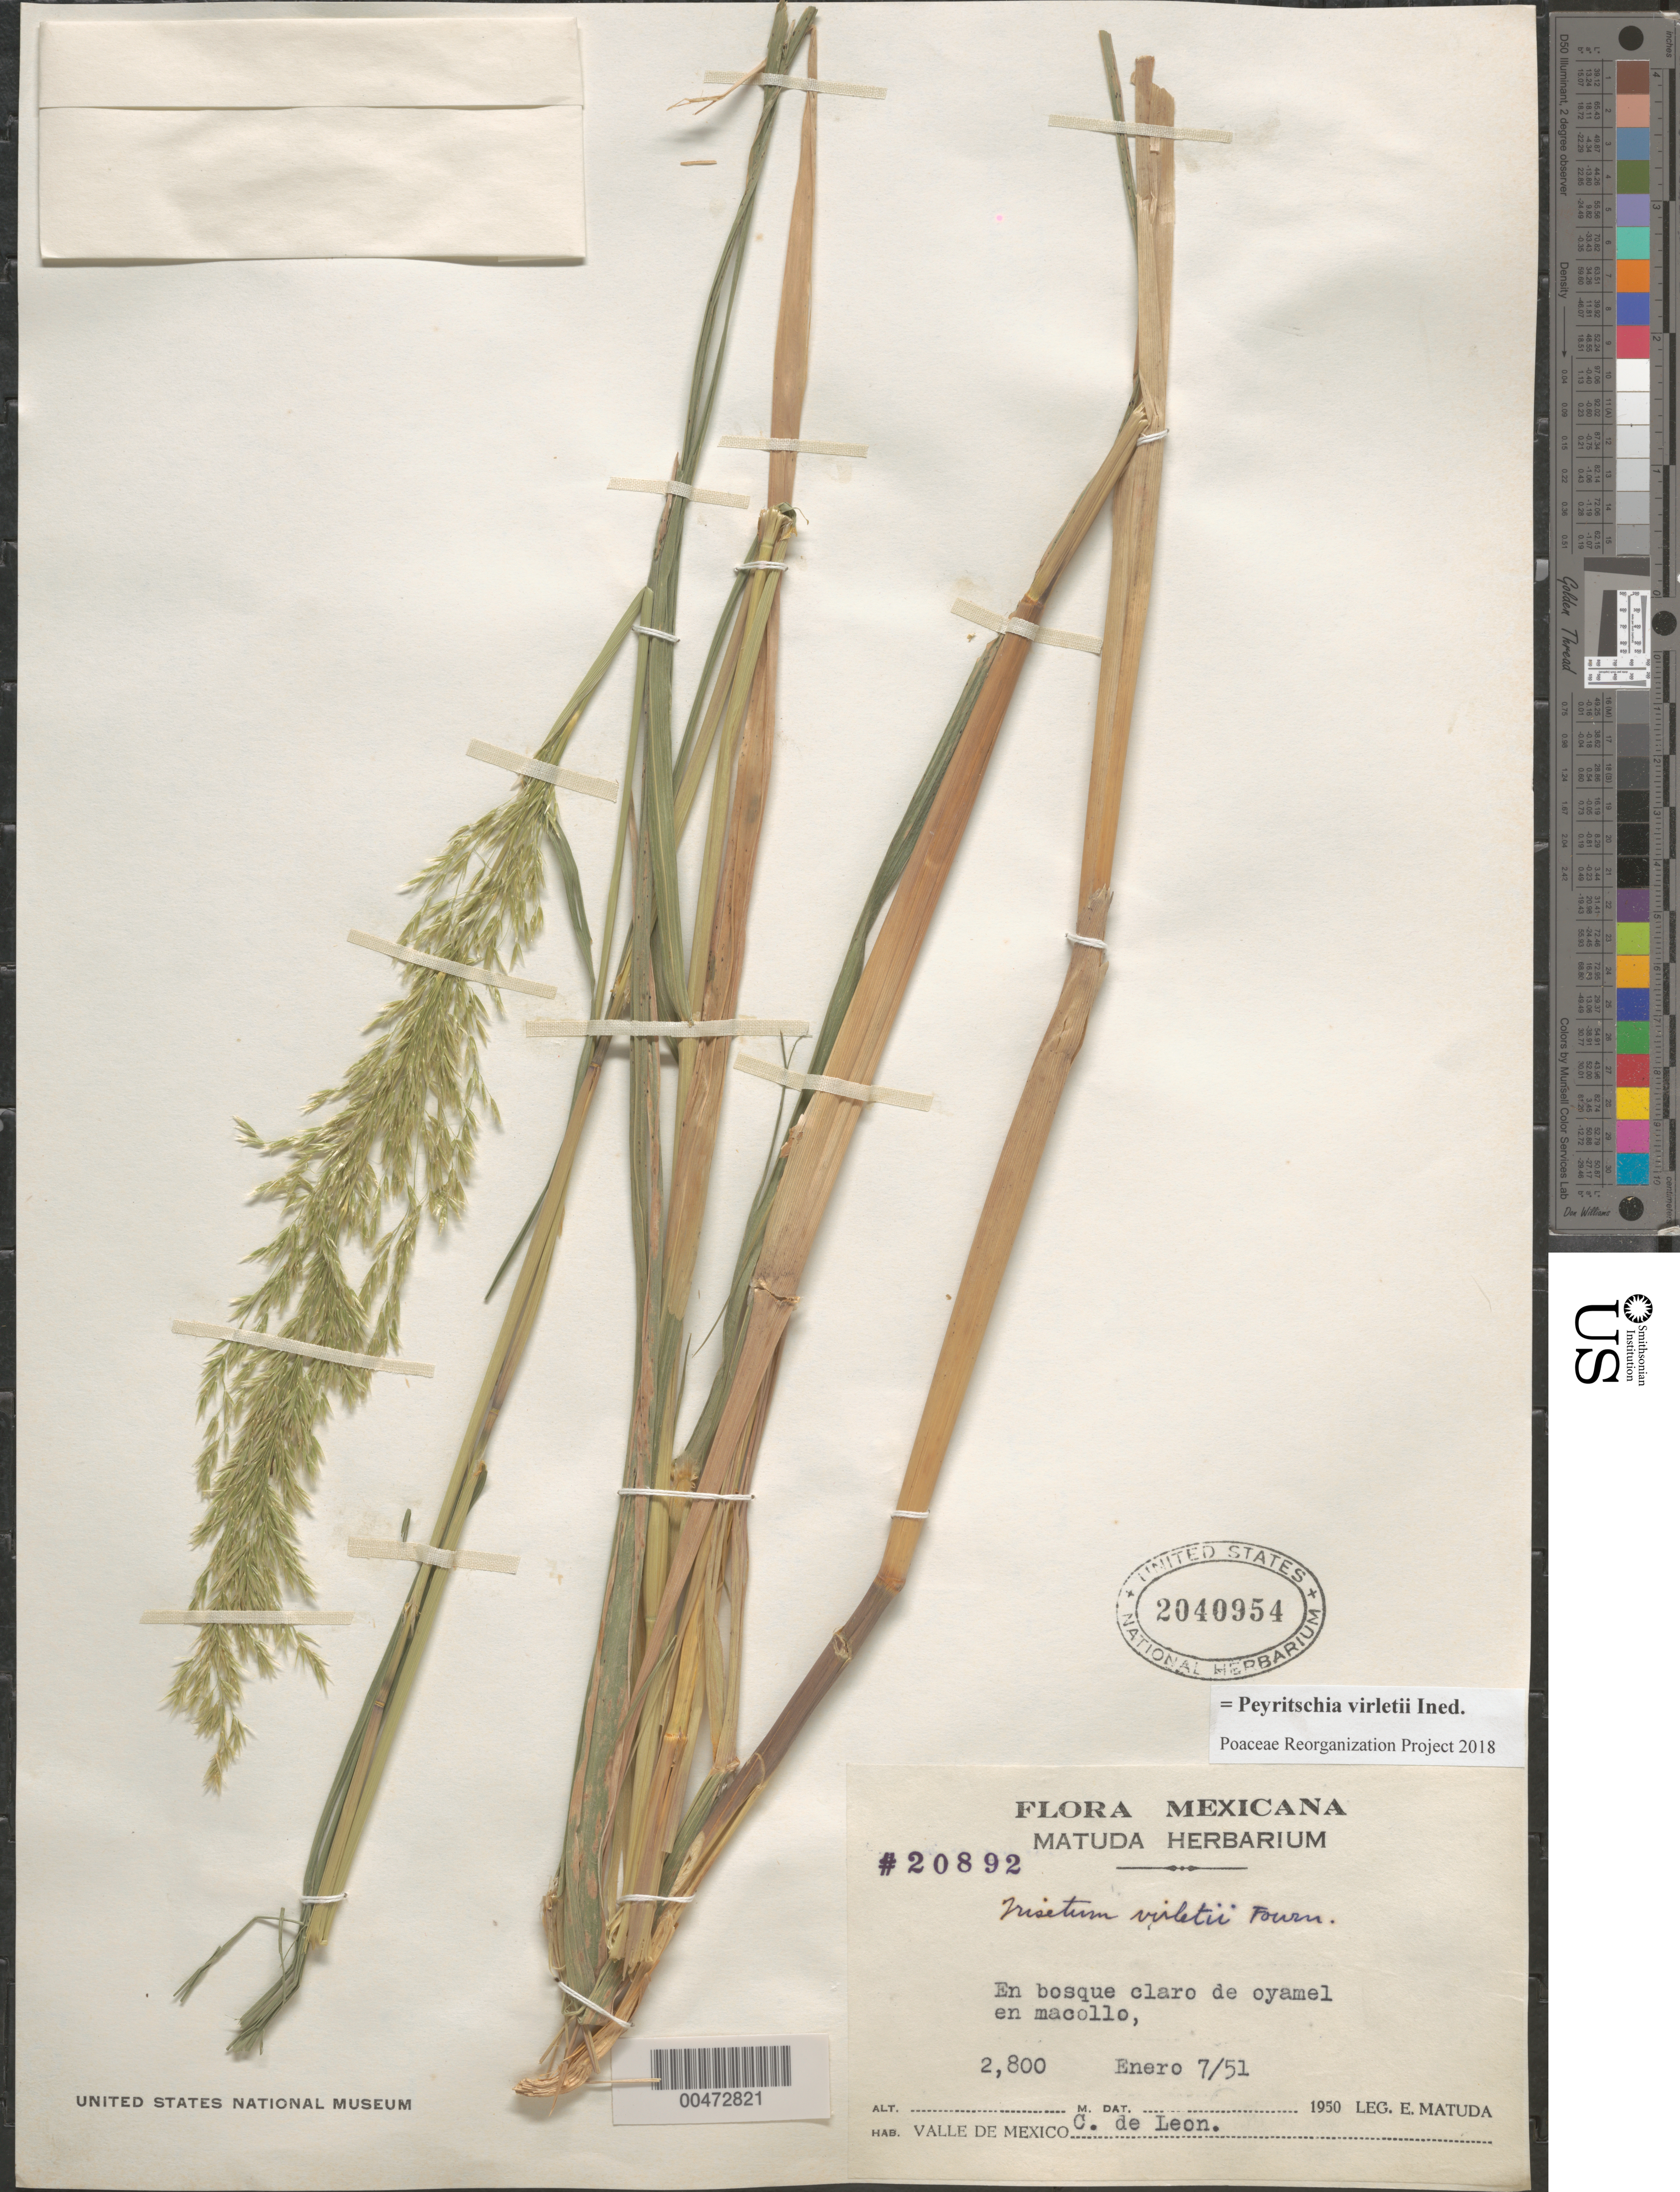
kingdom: Plantae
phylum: Tracheophyta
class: Liliopsida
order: Poales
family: Poaceae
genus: Peyritschia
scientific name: Peyritschia virletii ined.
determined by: Poaceae Reorganization Project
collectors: E. Matuda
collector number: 20892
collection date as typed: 7 Jan 1951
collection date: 1951-01-07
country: Mexico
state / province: México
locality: Valle de Mexico, C. de Leon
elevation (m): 2800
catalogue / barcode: US 2040954